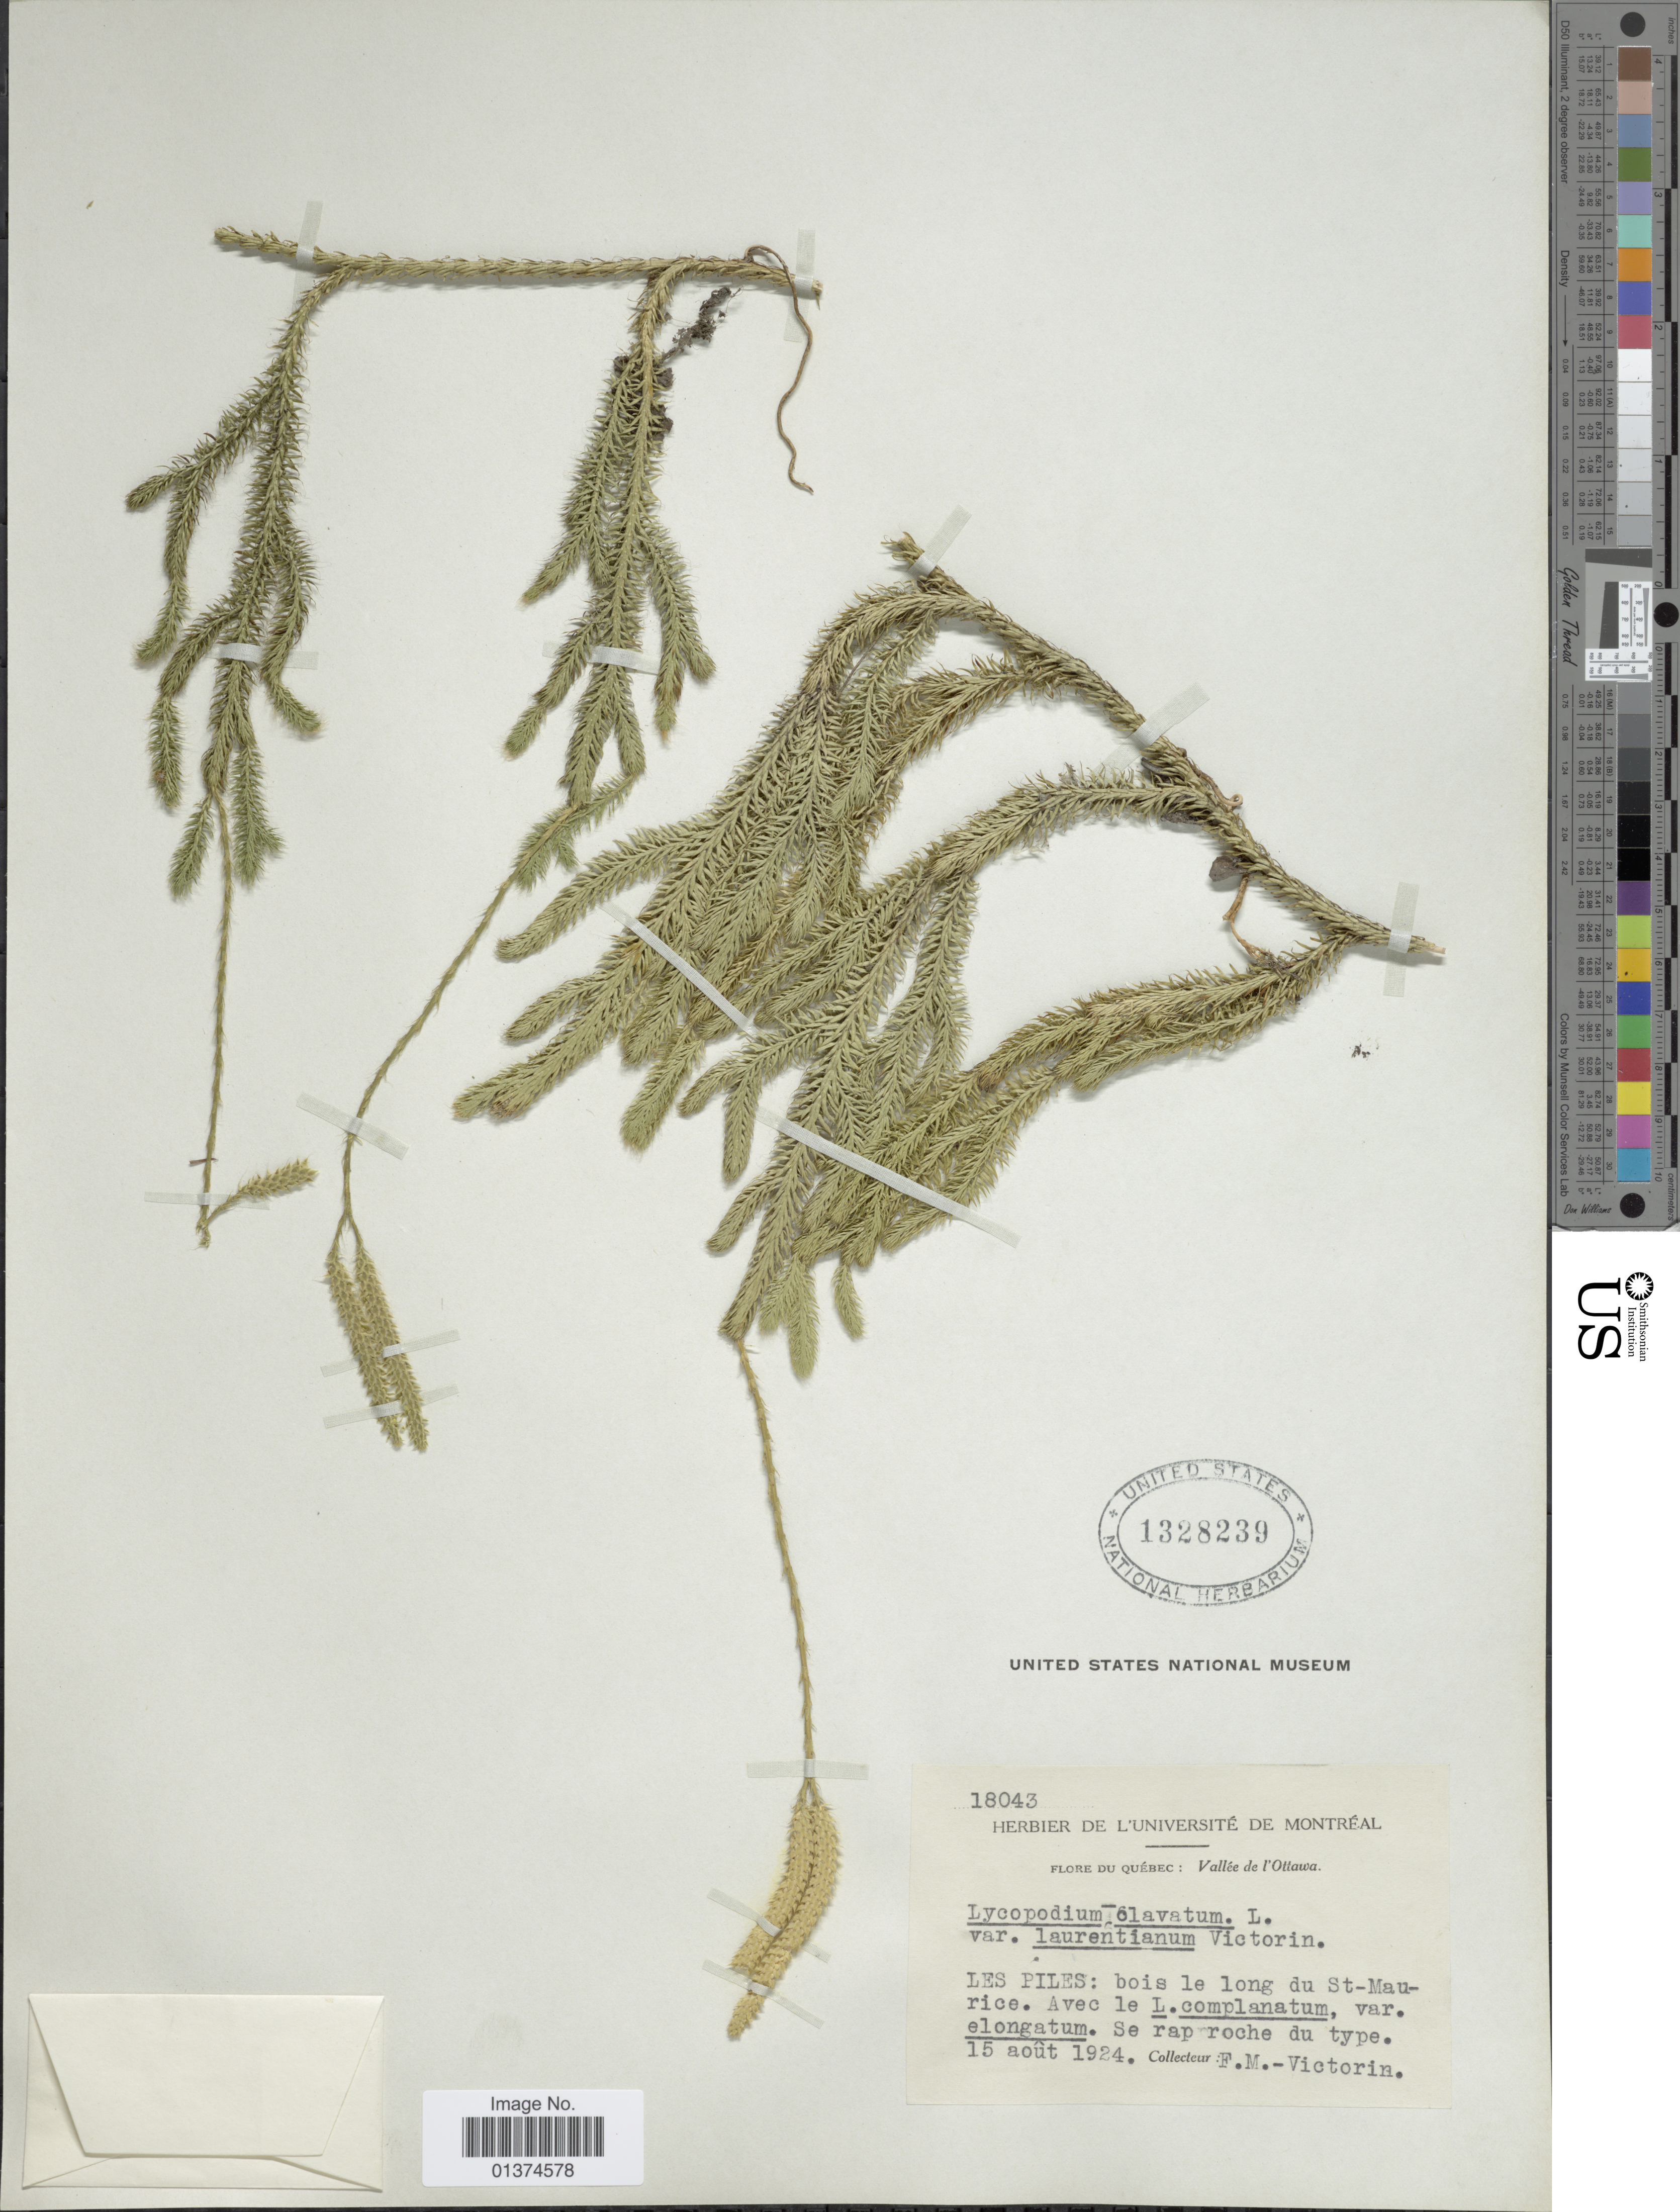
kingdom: Plantae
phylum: Tracheophyta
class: Lycopodiopsida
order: Lycopodiales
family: Lycopodiaceae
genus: Lycopodium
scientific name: Lycopodium clavatum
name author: L.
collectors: F. Victorin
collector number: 18043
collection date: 1924-08-15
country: Canada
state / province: Quebec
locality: Vallée d'l'Ottawa, Les PIles: bois le long du St-Maurice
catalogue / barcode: US 1328239